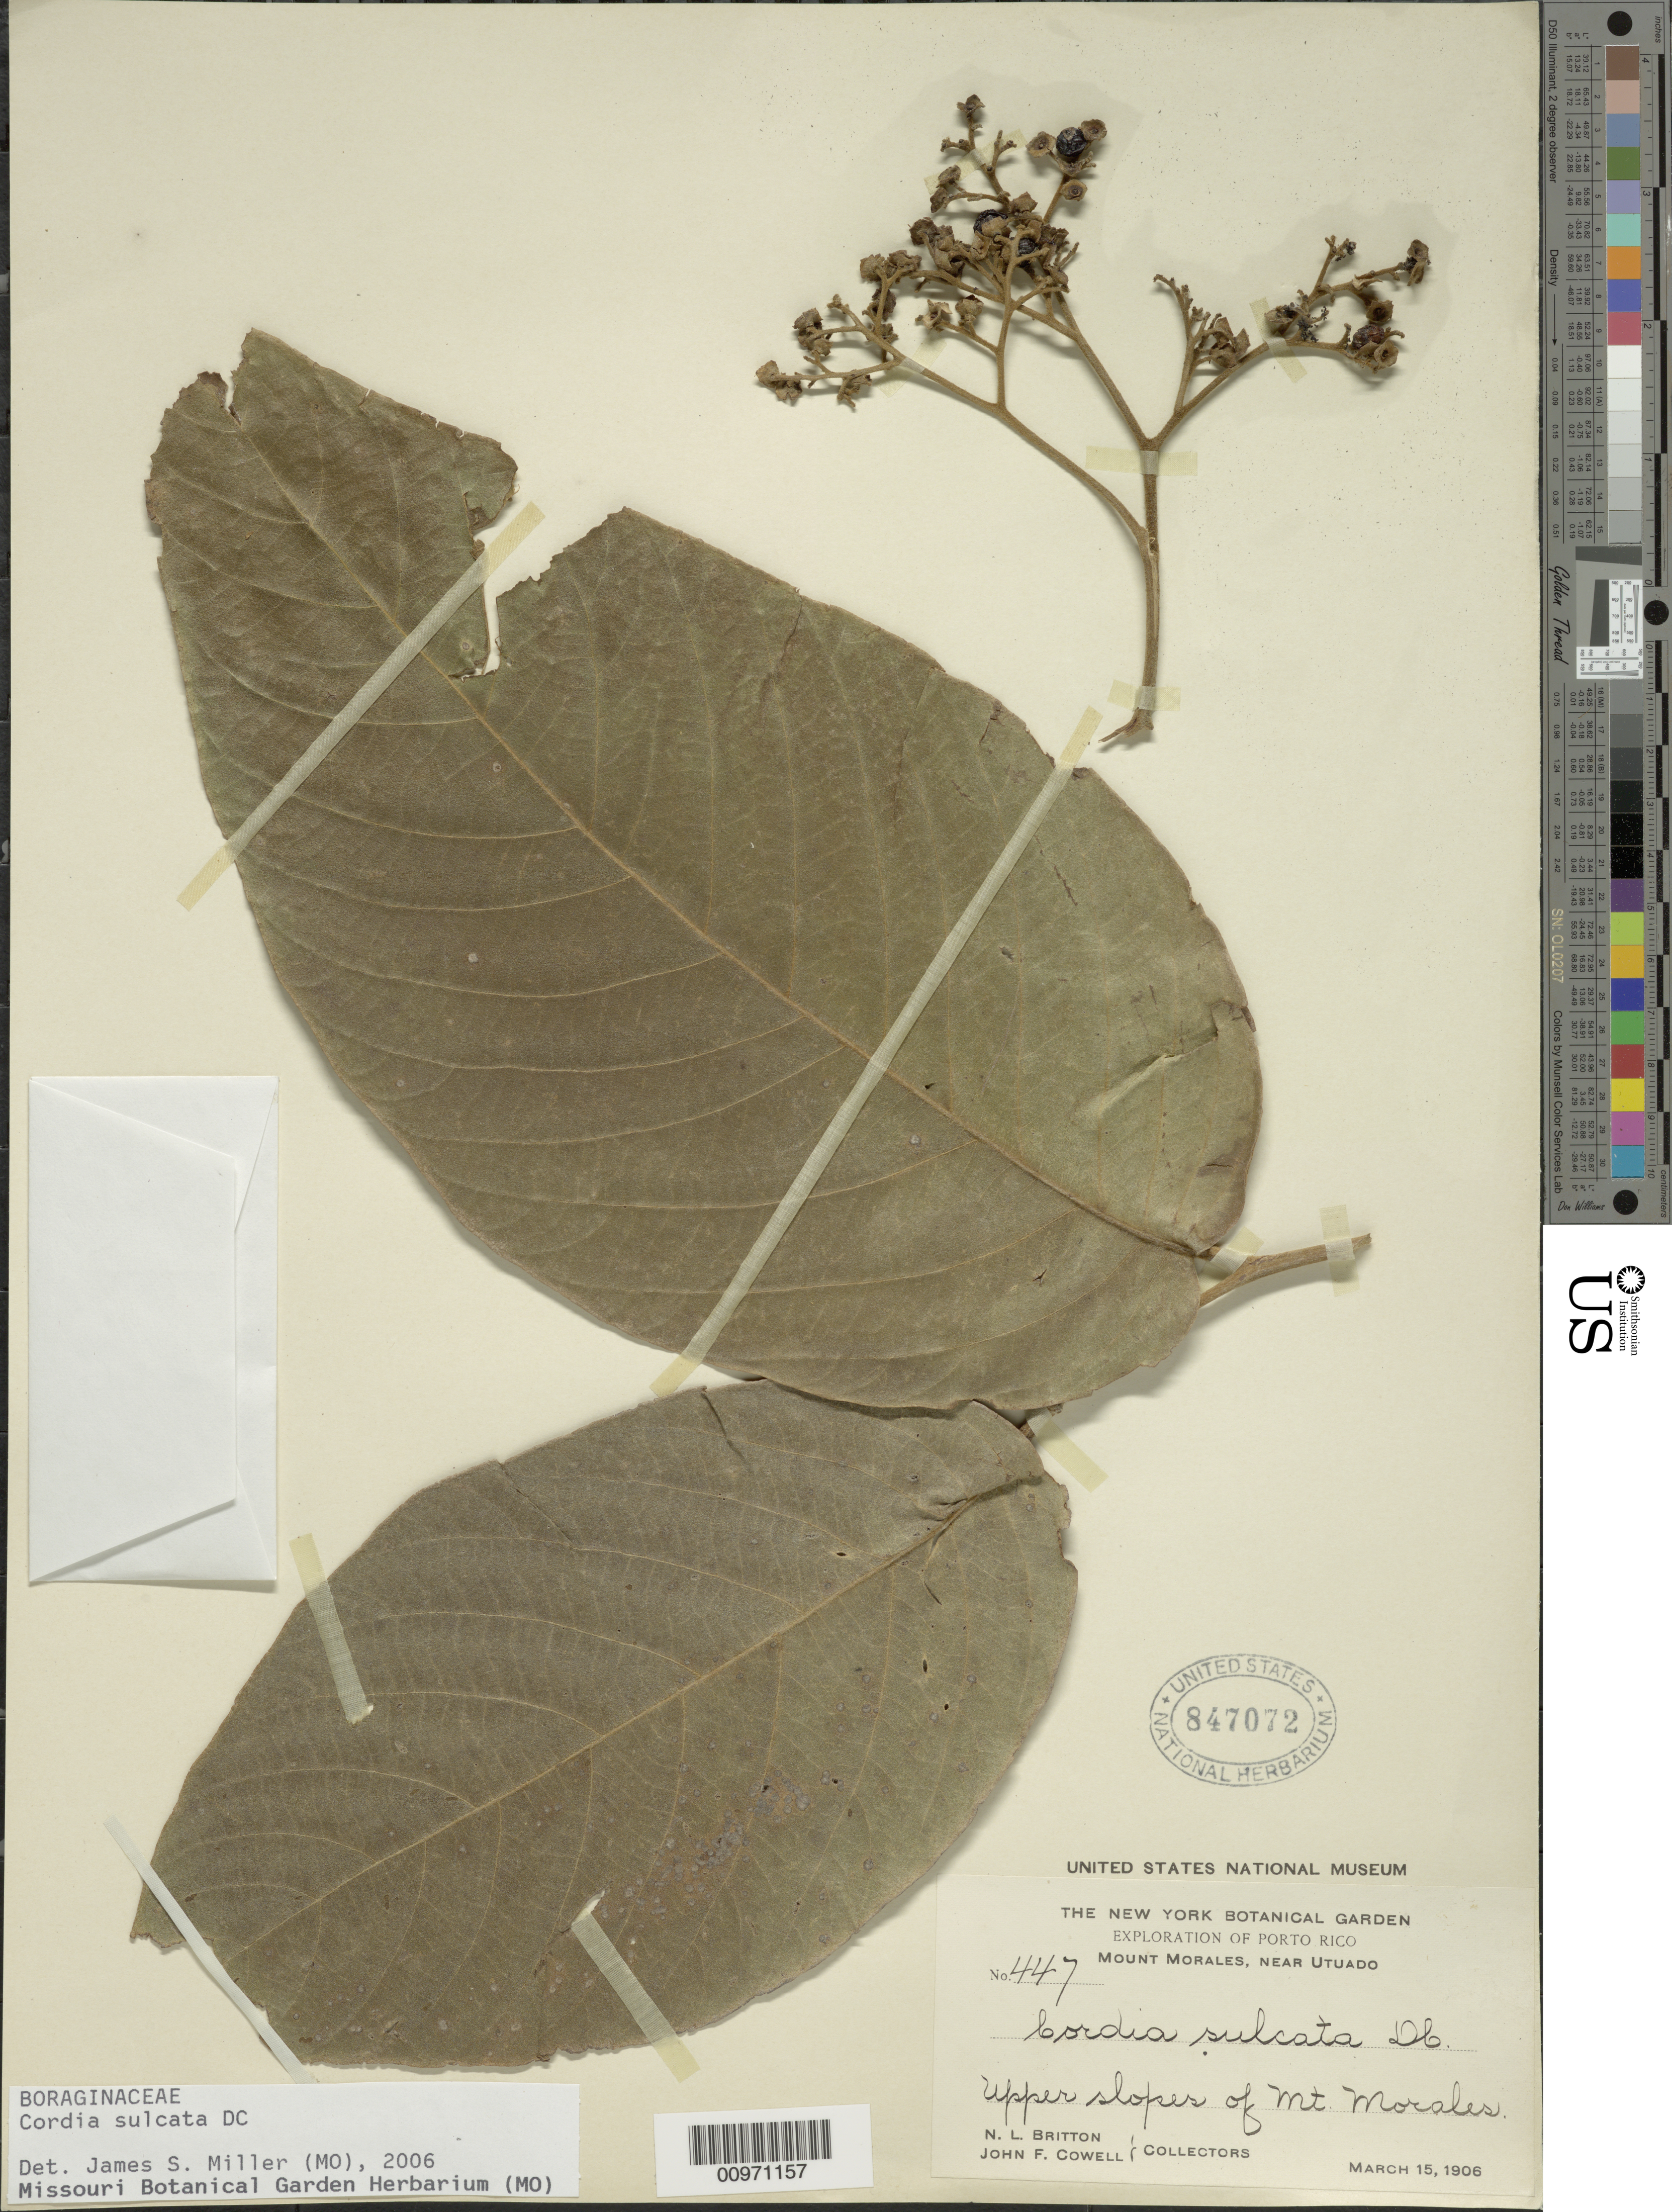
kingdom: Plantae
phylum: Tracheophyta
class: Magnoliopsida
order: Boraginales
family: Cordiaceae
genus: Cordia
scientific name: Cordia sulcata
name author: DC.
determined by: Miller, James S., (MO), Missouri Botanical Garden (UNITED STATES)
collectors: N. Britton & J. F. Cowell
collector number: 447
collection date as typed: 15 Mar 1906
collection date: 1906-03-15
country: Puerto Rico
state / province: Utuado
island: Puerto Rico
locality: Mount Morales, near Utuado, upper slopes Mt. Morales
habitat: Mountain slopes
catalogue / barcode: US 847072